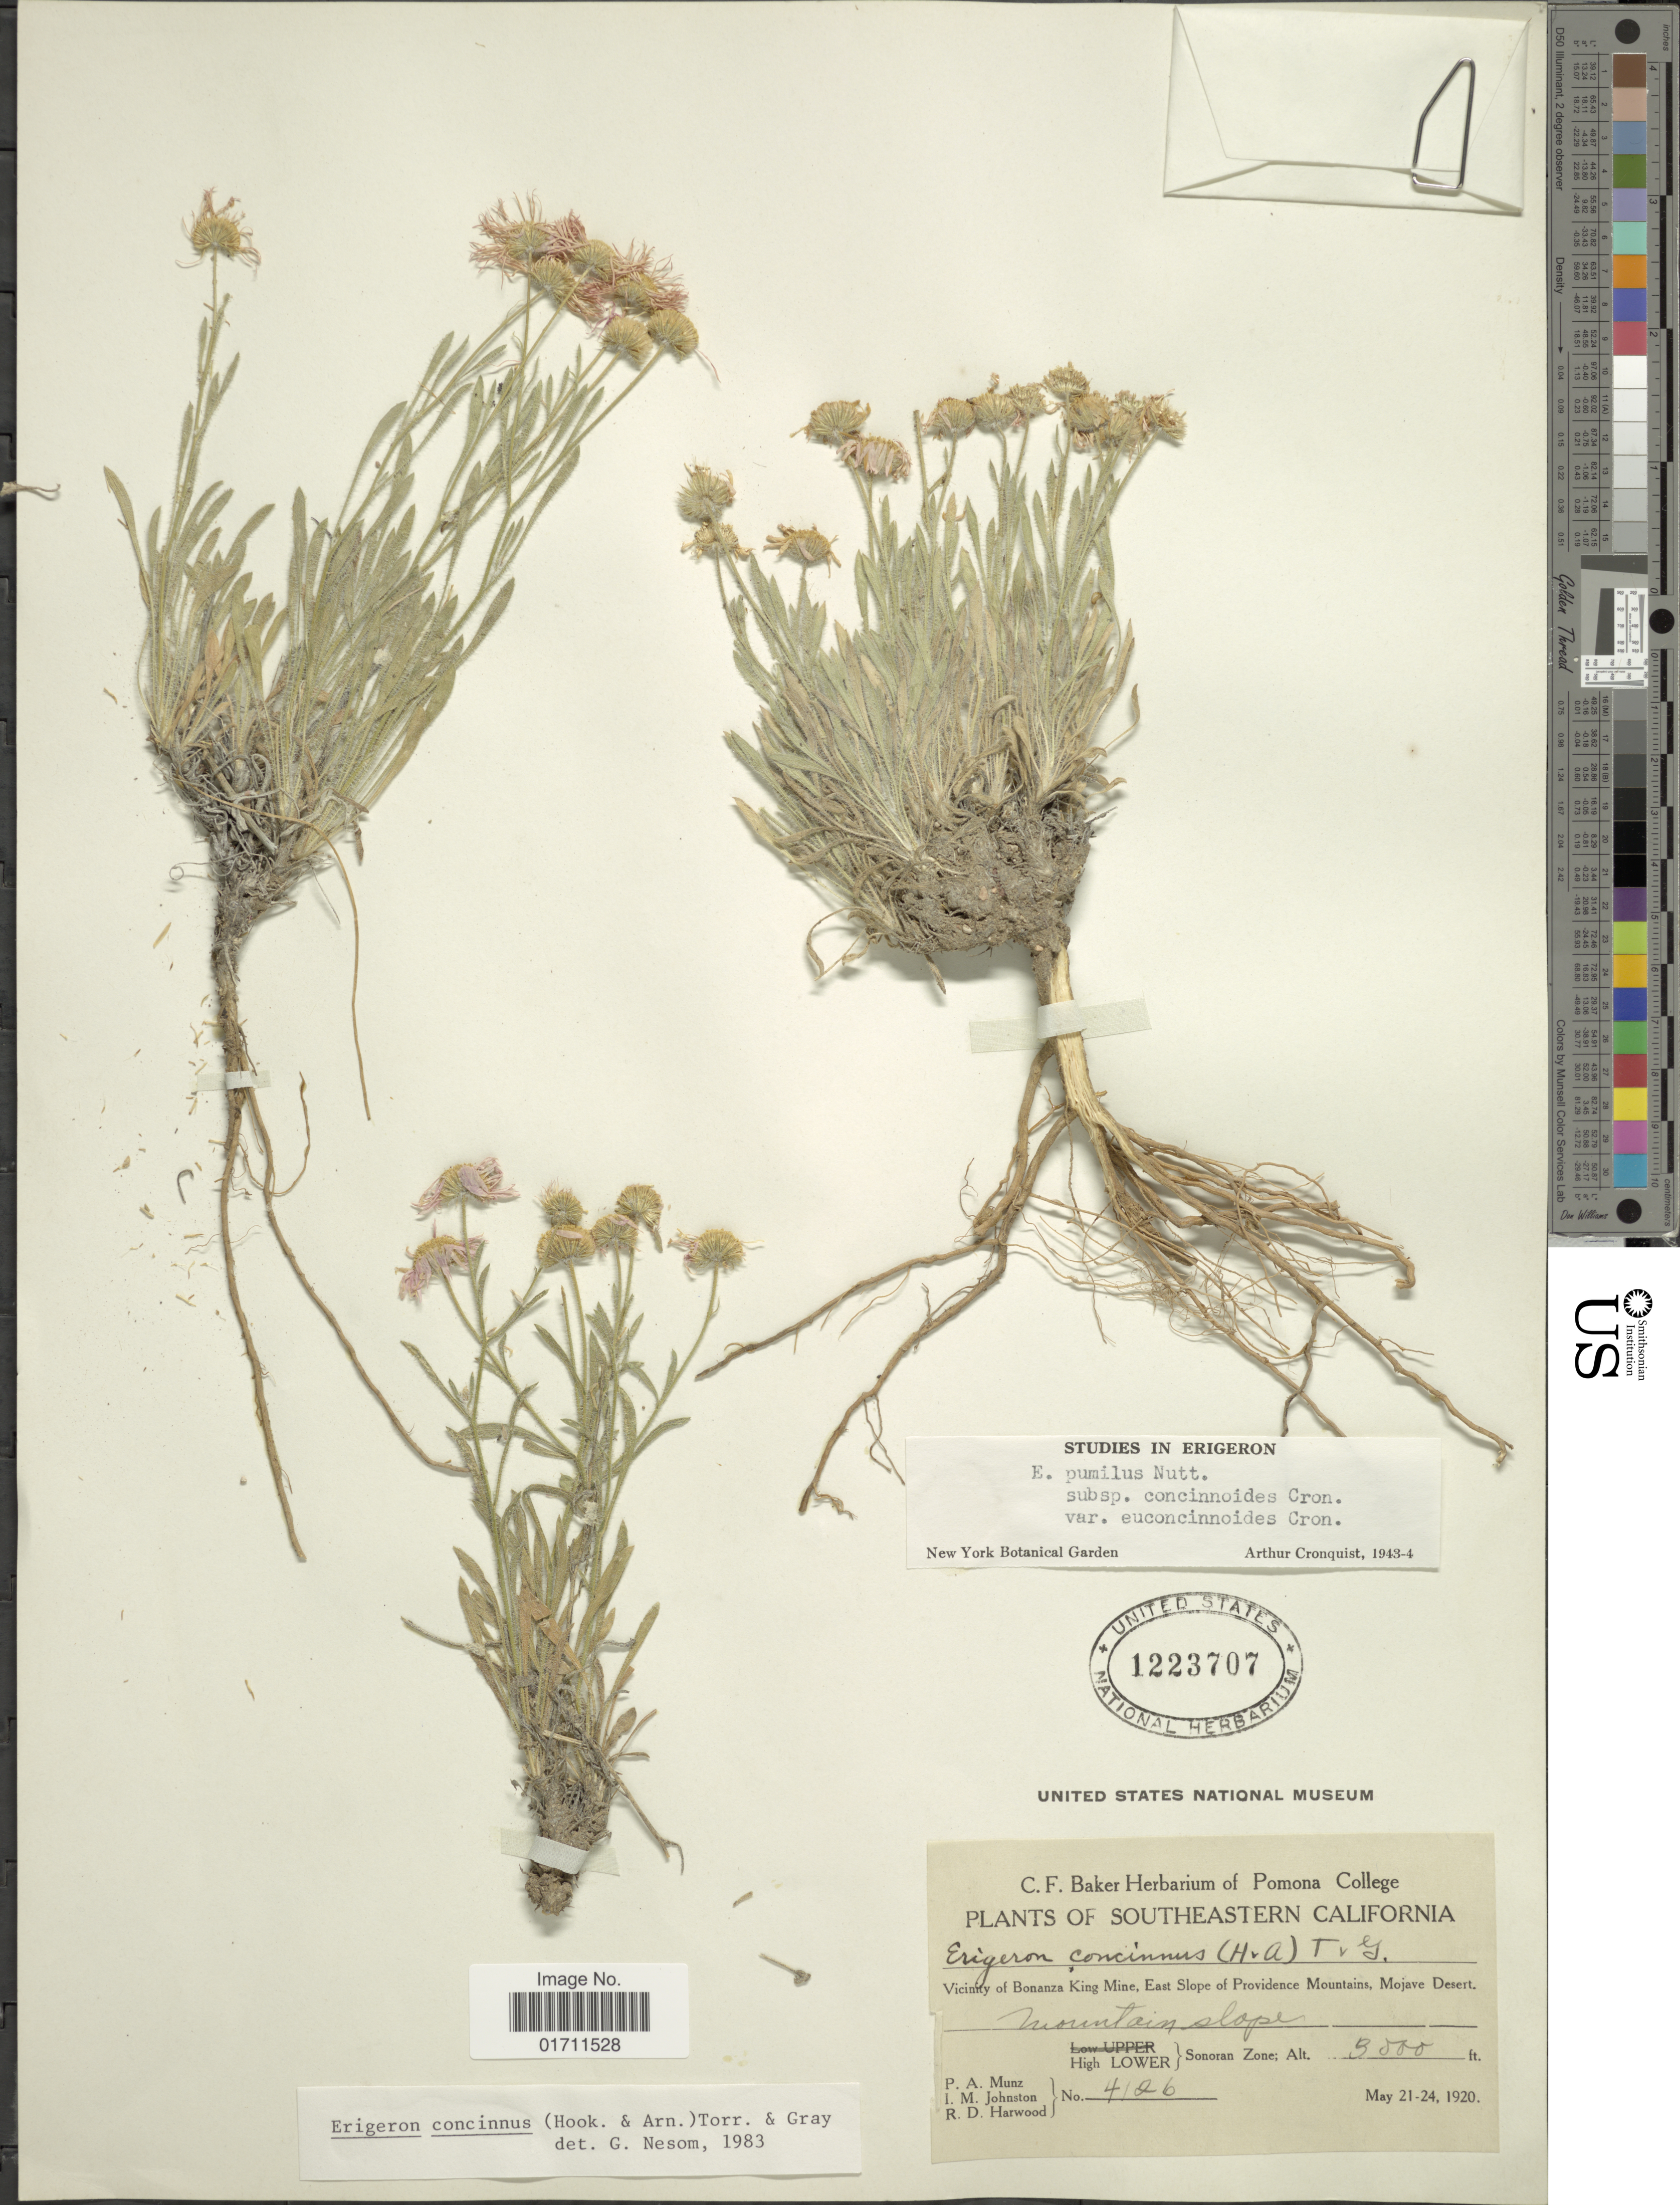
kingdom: Plantae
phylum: Tracheophyta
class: Magnoliopsida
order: Asterales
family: Asteraceae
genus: Erigeron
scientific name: Erigeron concinnus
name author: (Hook. & Arn.) Torr. & A. Gray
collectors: P. A. Munz, I.M. Johnston & R. Harwood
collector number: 4126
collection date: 1920-05-21/1920-05-24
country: United States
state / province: California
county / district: San Bernardino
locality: Southeastern California, Vicinity of Bonanza King Mine, East slope of Providence Mountains, Mojave Desert, Mountain slope, High Lower } Sonoran Zone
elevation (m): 914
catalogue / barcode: US 1223707